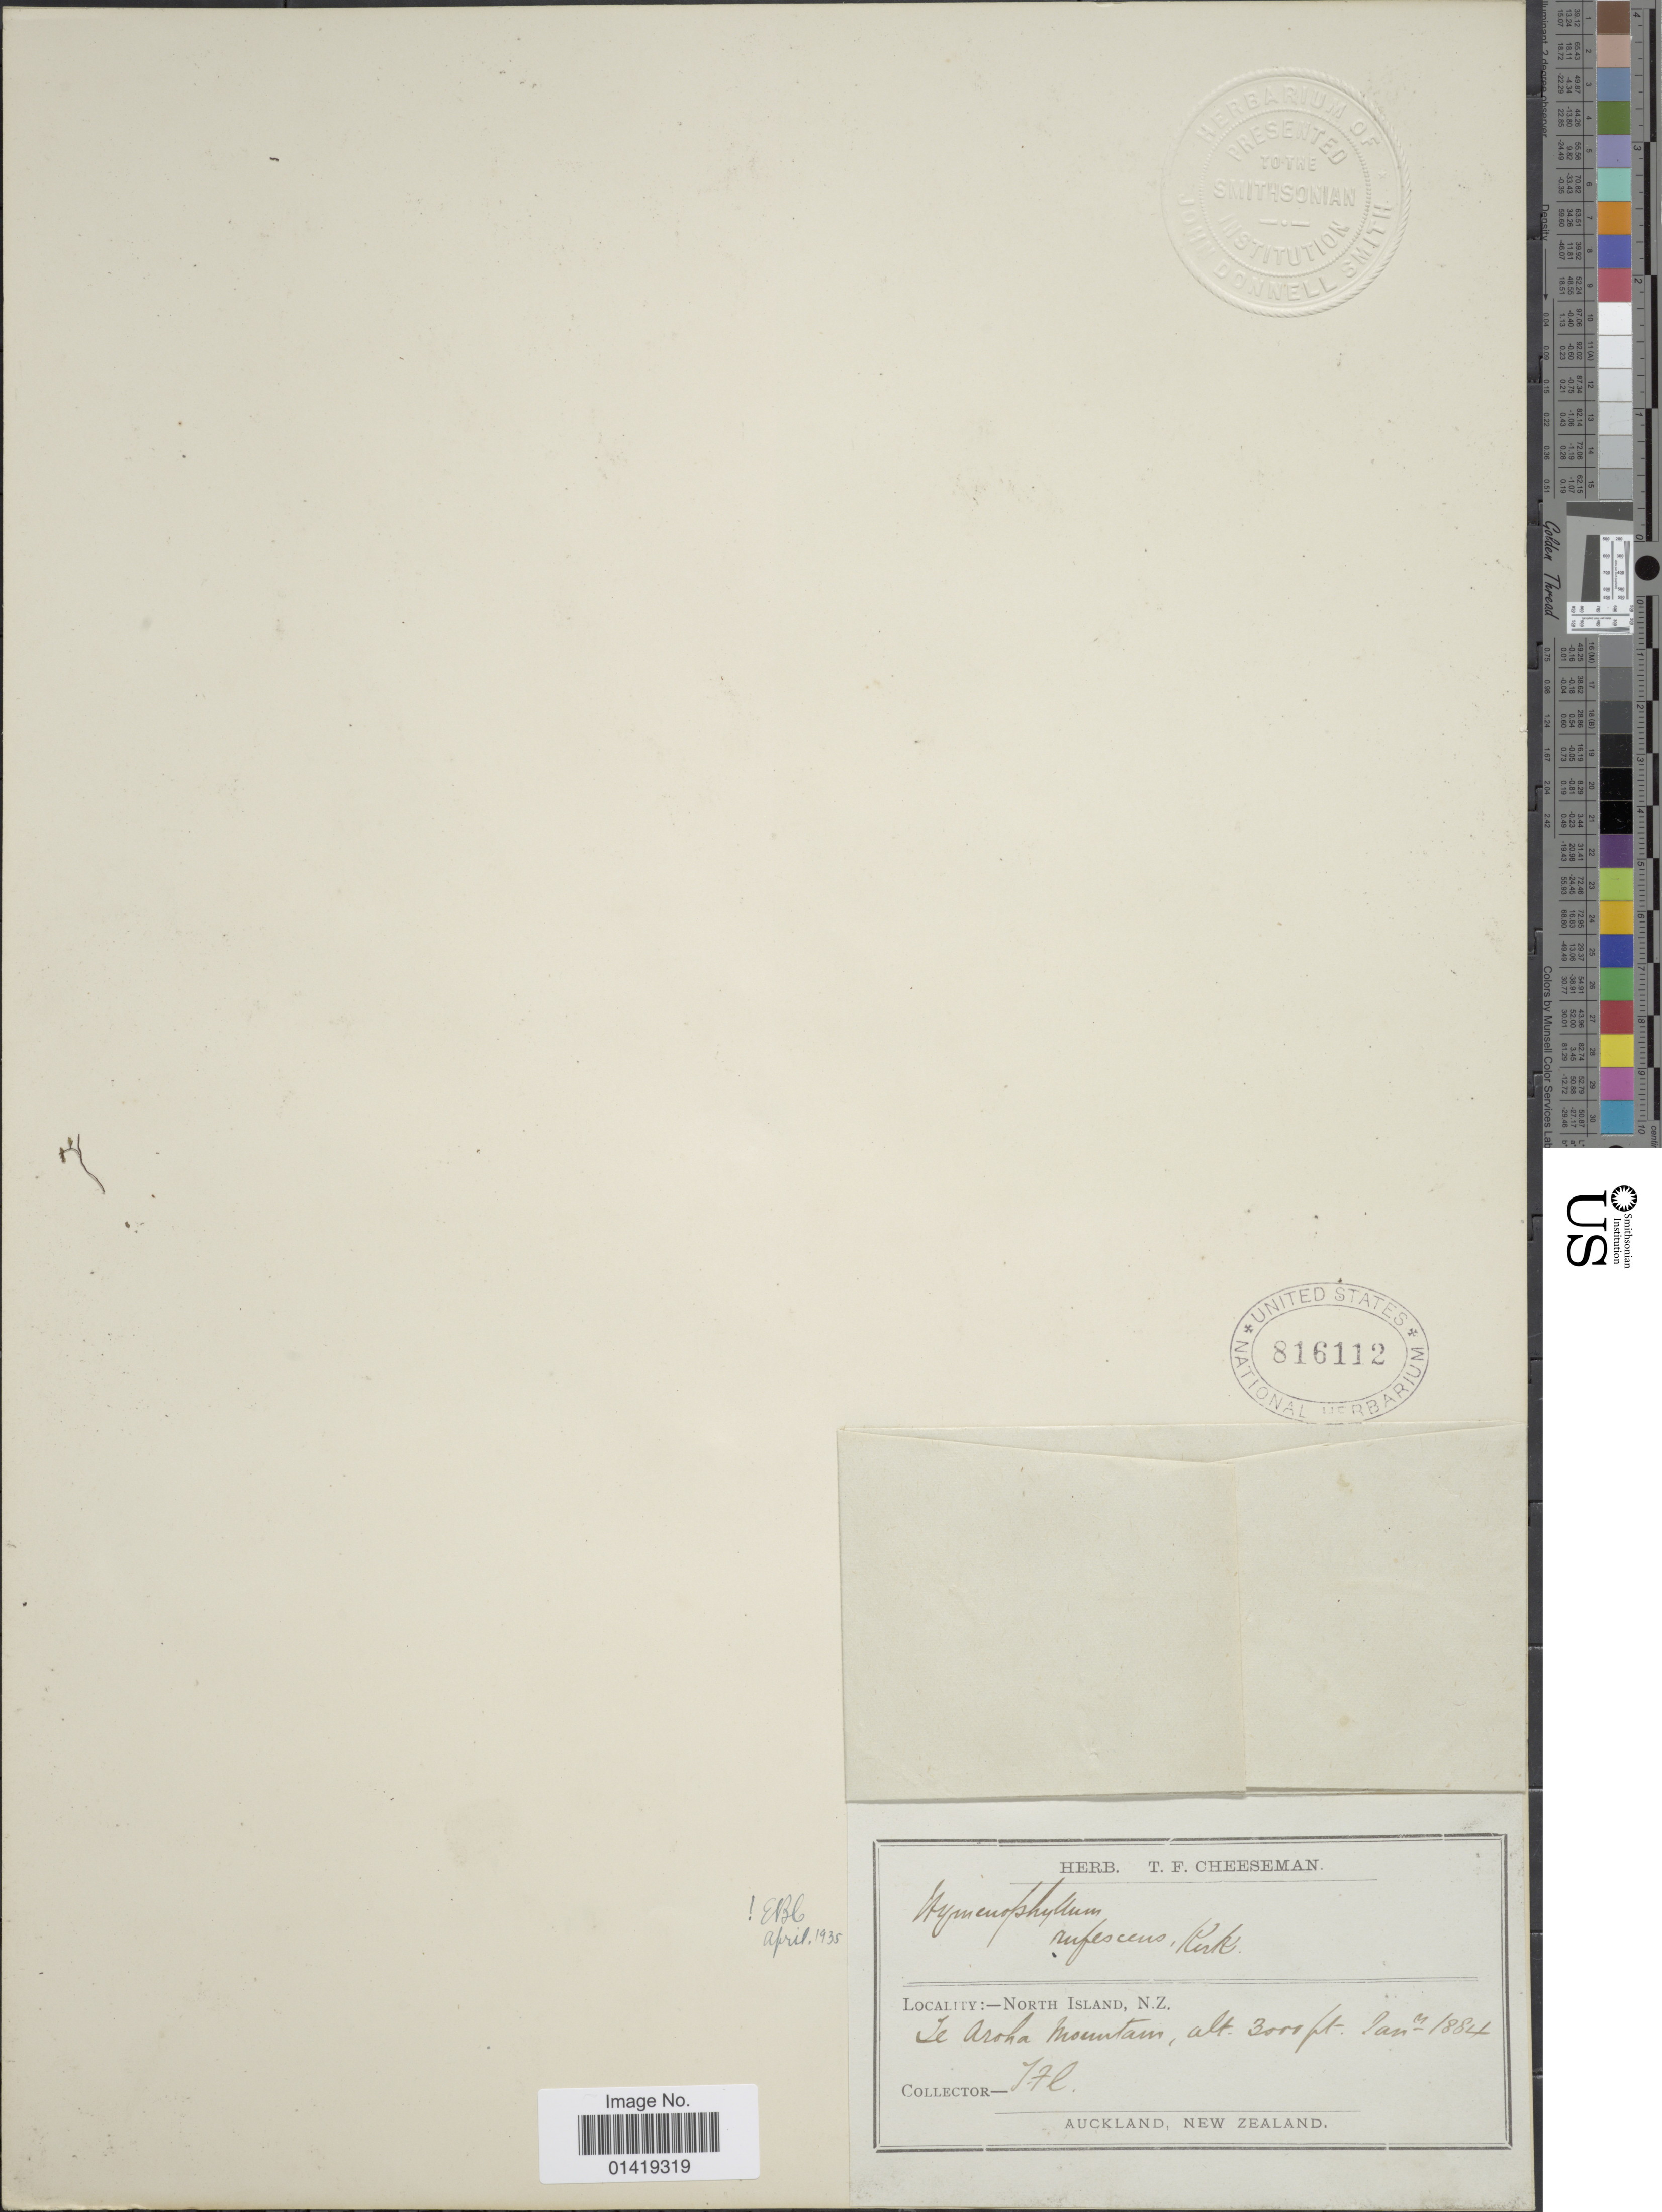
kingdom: Plantae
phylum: Tracheophyta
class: Polypodiopsida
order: Hymenophyllales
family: Hymenophyllaceae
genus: Hymenophyllum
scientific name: Hymenophyllum rufescens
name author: Kirk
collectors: T. F. Cheeseman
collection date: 1884-01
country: New Zealand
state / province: Auckland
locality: North Island N.Z. Te Aroha mountain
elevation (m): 914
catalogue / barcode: US 816112